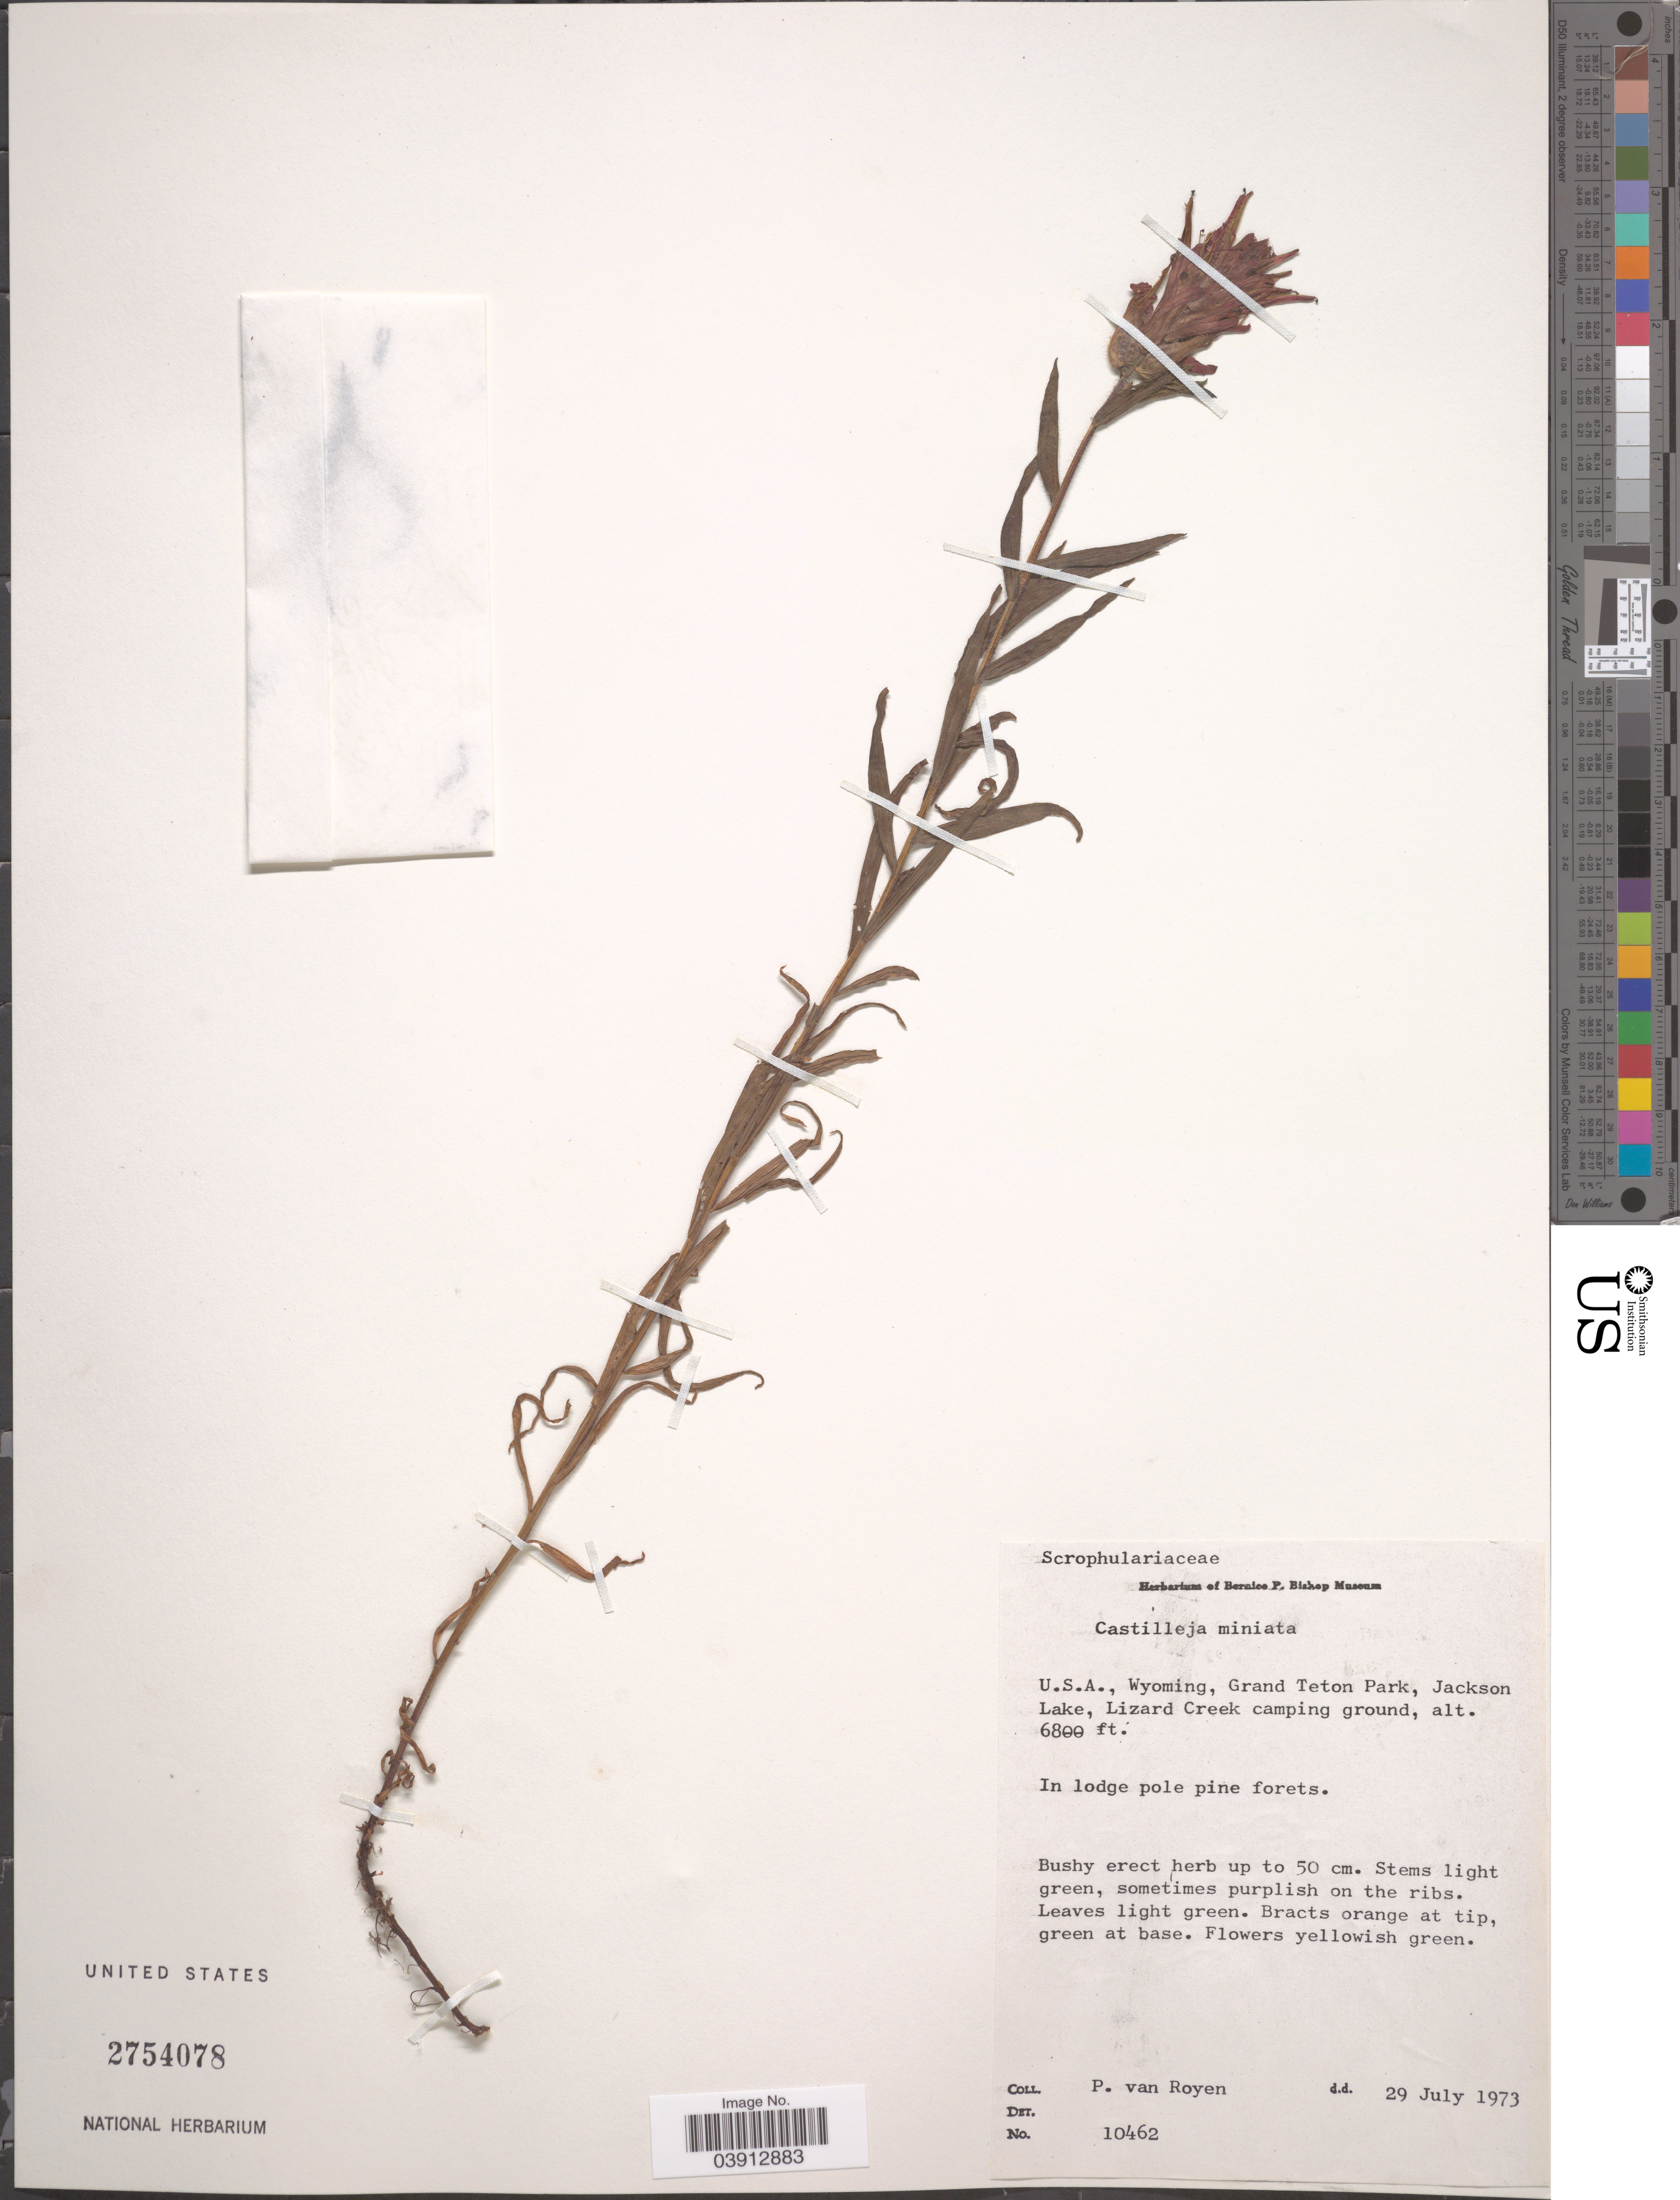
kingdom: Plantae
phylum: Tracheophyta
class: Magnoliopsida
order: Lamiales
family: Orobanchaceae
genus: Castilleja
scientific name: Castilleja miniata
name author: Douglas ex Hook.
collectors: P. van Royen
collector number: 10462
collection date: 1973-07-29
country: United States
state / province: Wyoming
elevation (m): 2073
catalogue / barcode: US 2754078